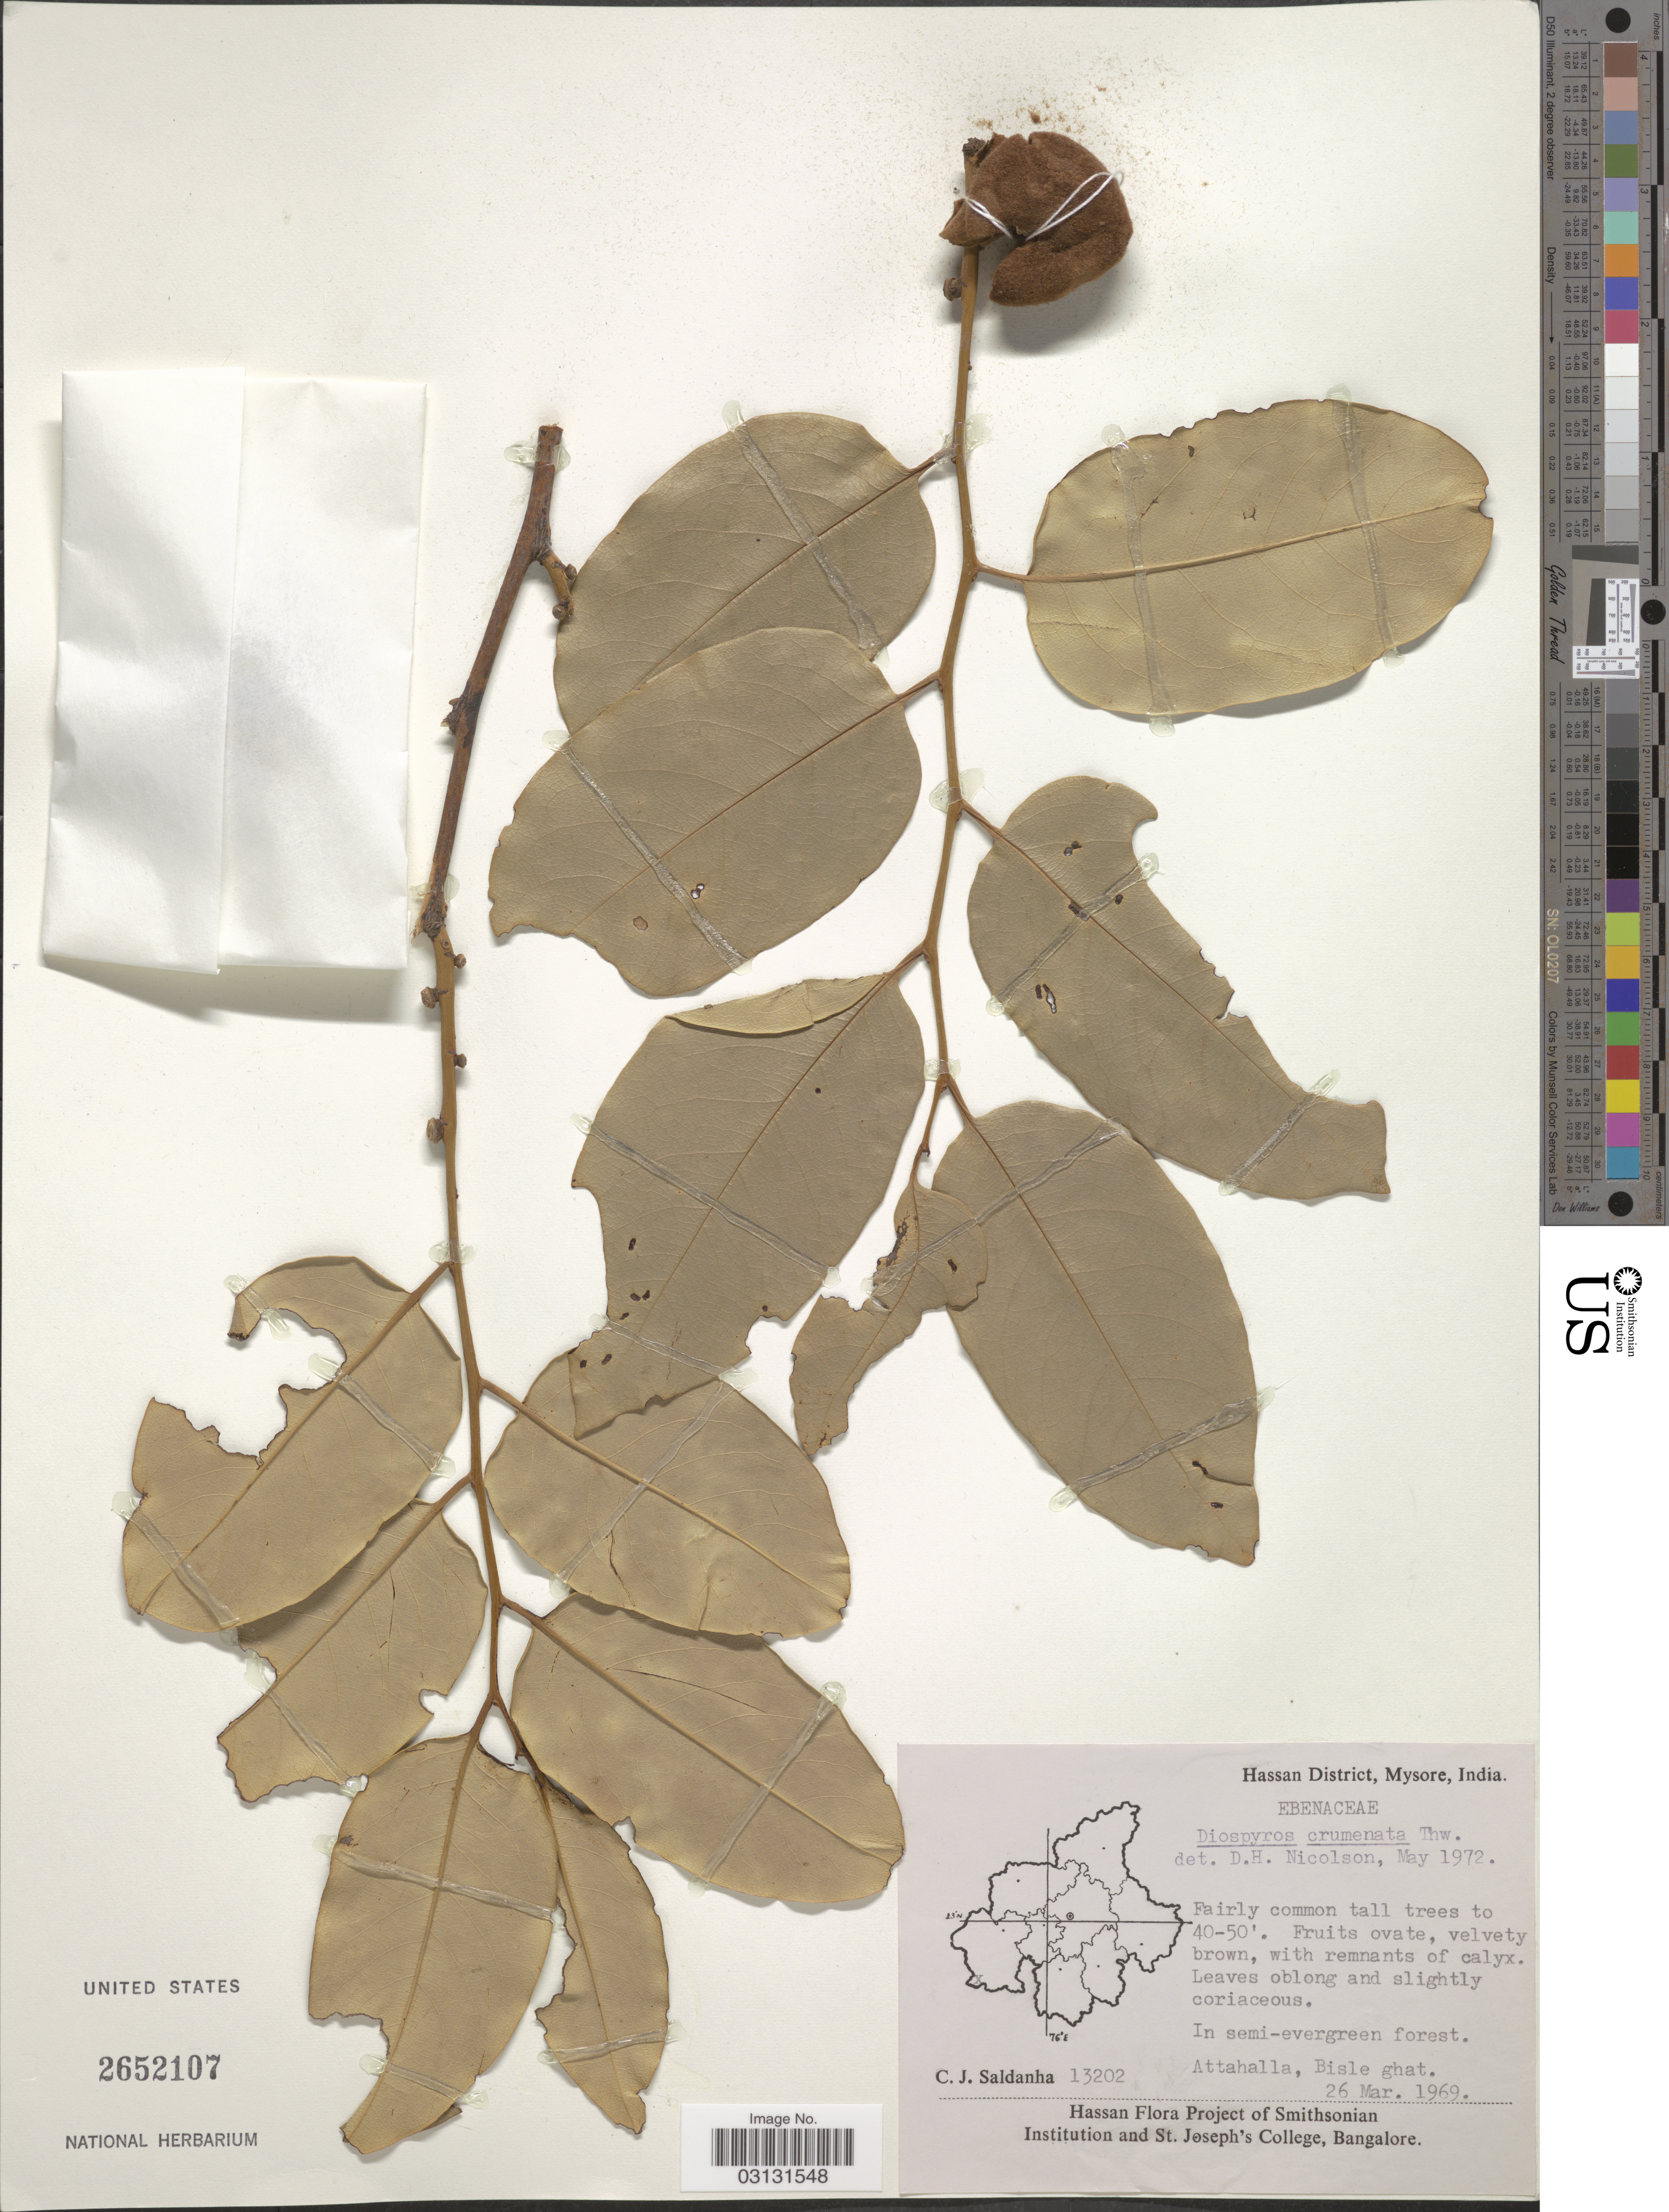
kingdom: Plantae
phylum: Tracheophyta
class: Magnoliopsida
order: Ericales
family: Ebenaceae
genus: Diospyros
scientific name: Diospyros crumenata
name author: Thwaites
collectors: C. J. Saldanha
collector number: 13202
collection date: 1969-03-26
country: India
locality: Hassan District, Mysore. Attahalla, Bisle ghat.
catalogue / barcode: US 2652107